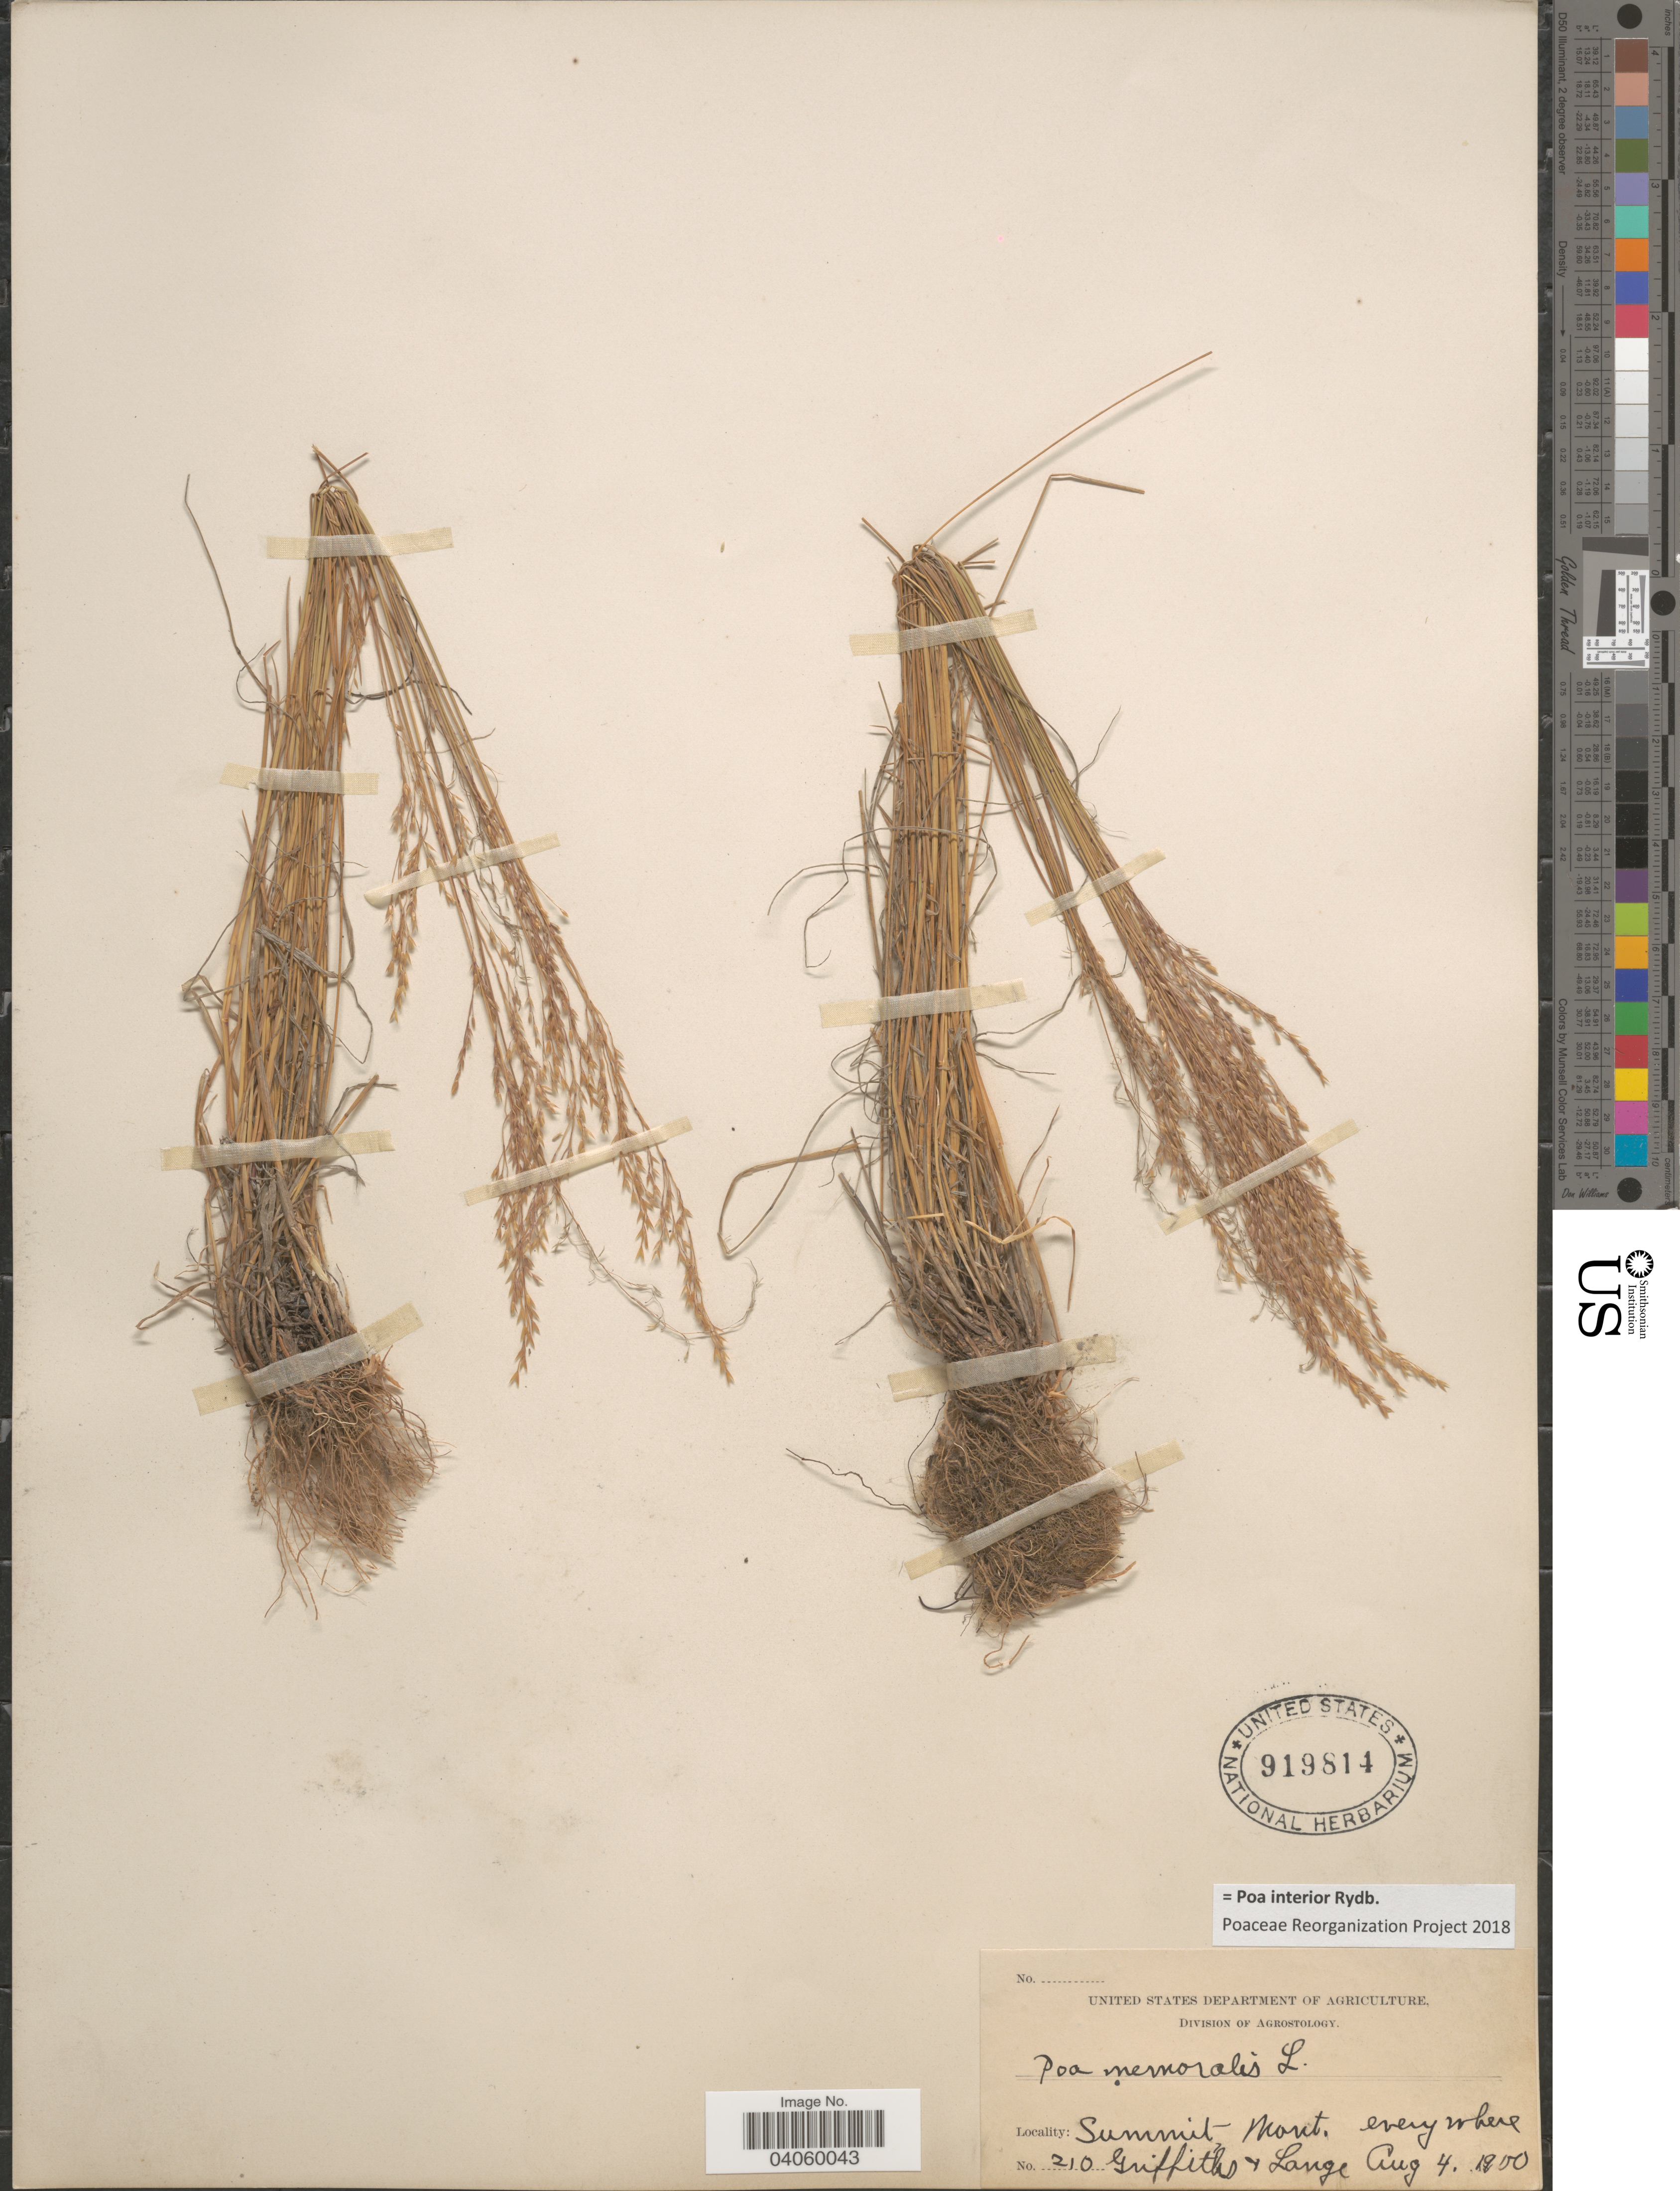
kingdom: Plantae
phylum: Tracheophyta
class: Liliopsida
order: Poales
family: Poaceae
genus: Poa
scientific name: Poa interior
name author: Rydb.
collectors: -- Griffiths & -- Lange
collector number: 210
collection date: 1900-08-04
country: United States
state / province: Montana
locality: Summit.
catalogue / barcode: US 919814